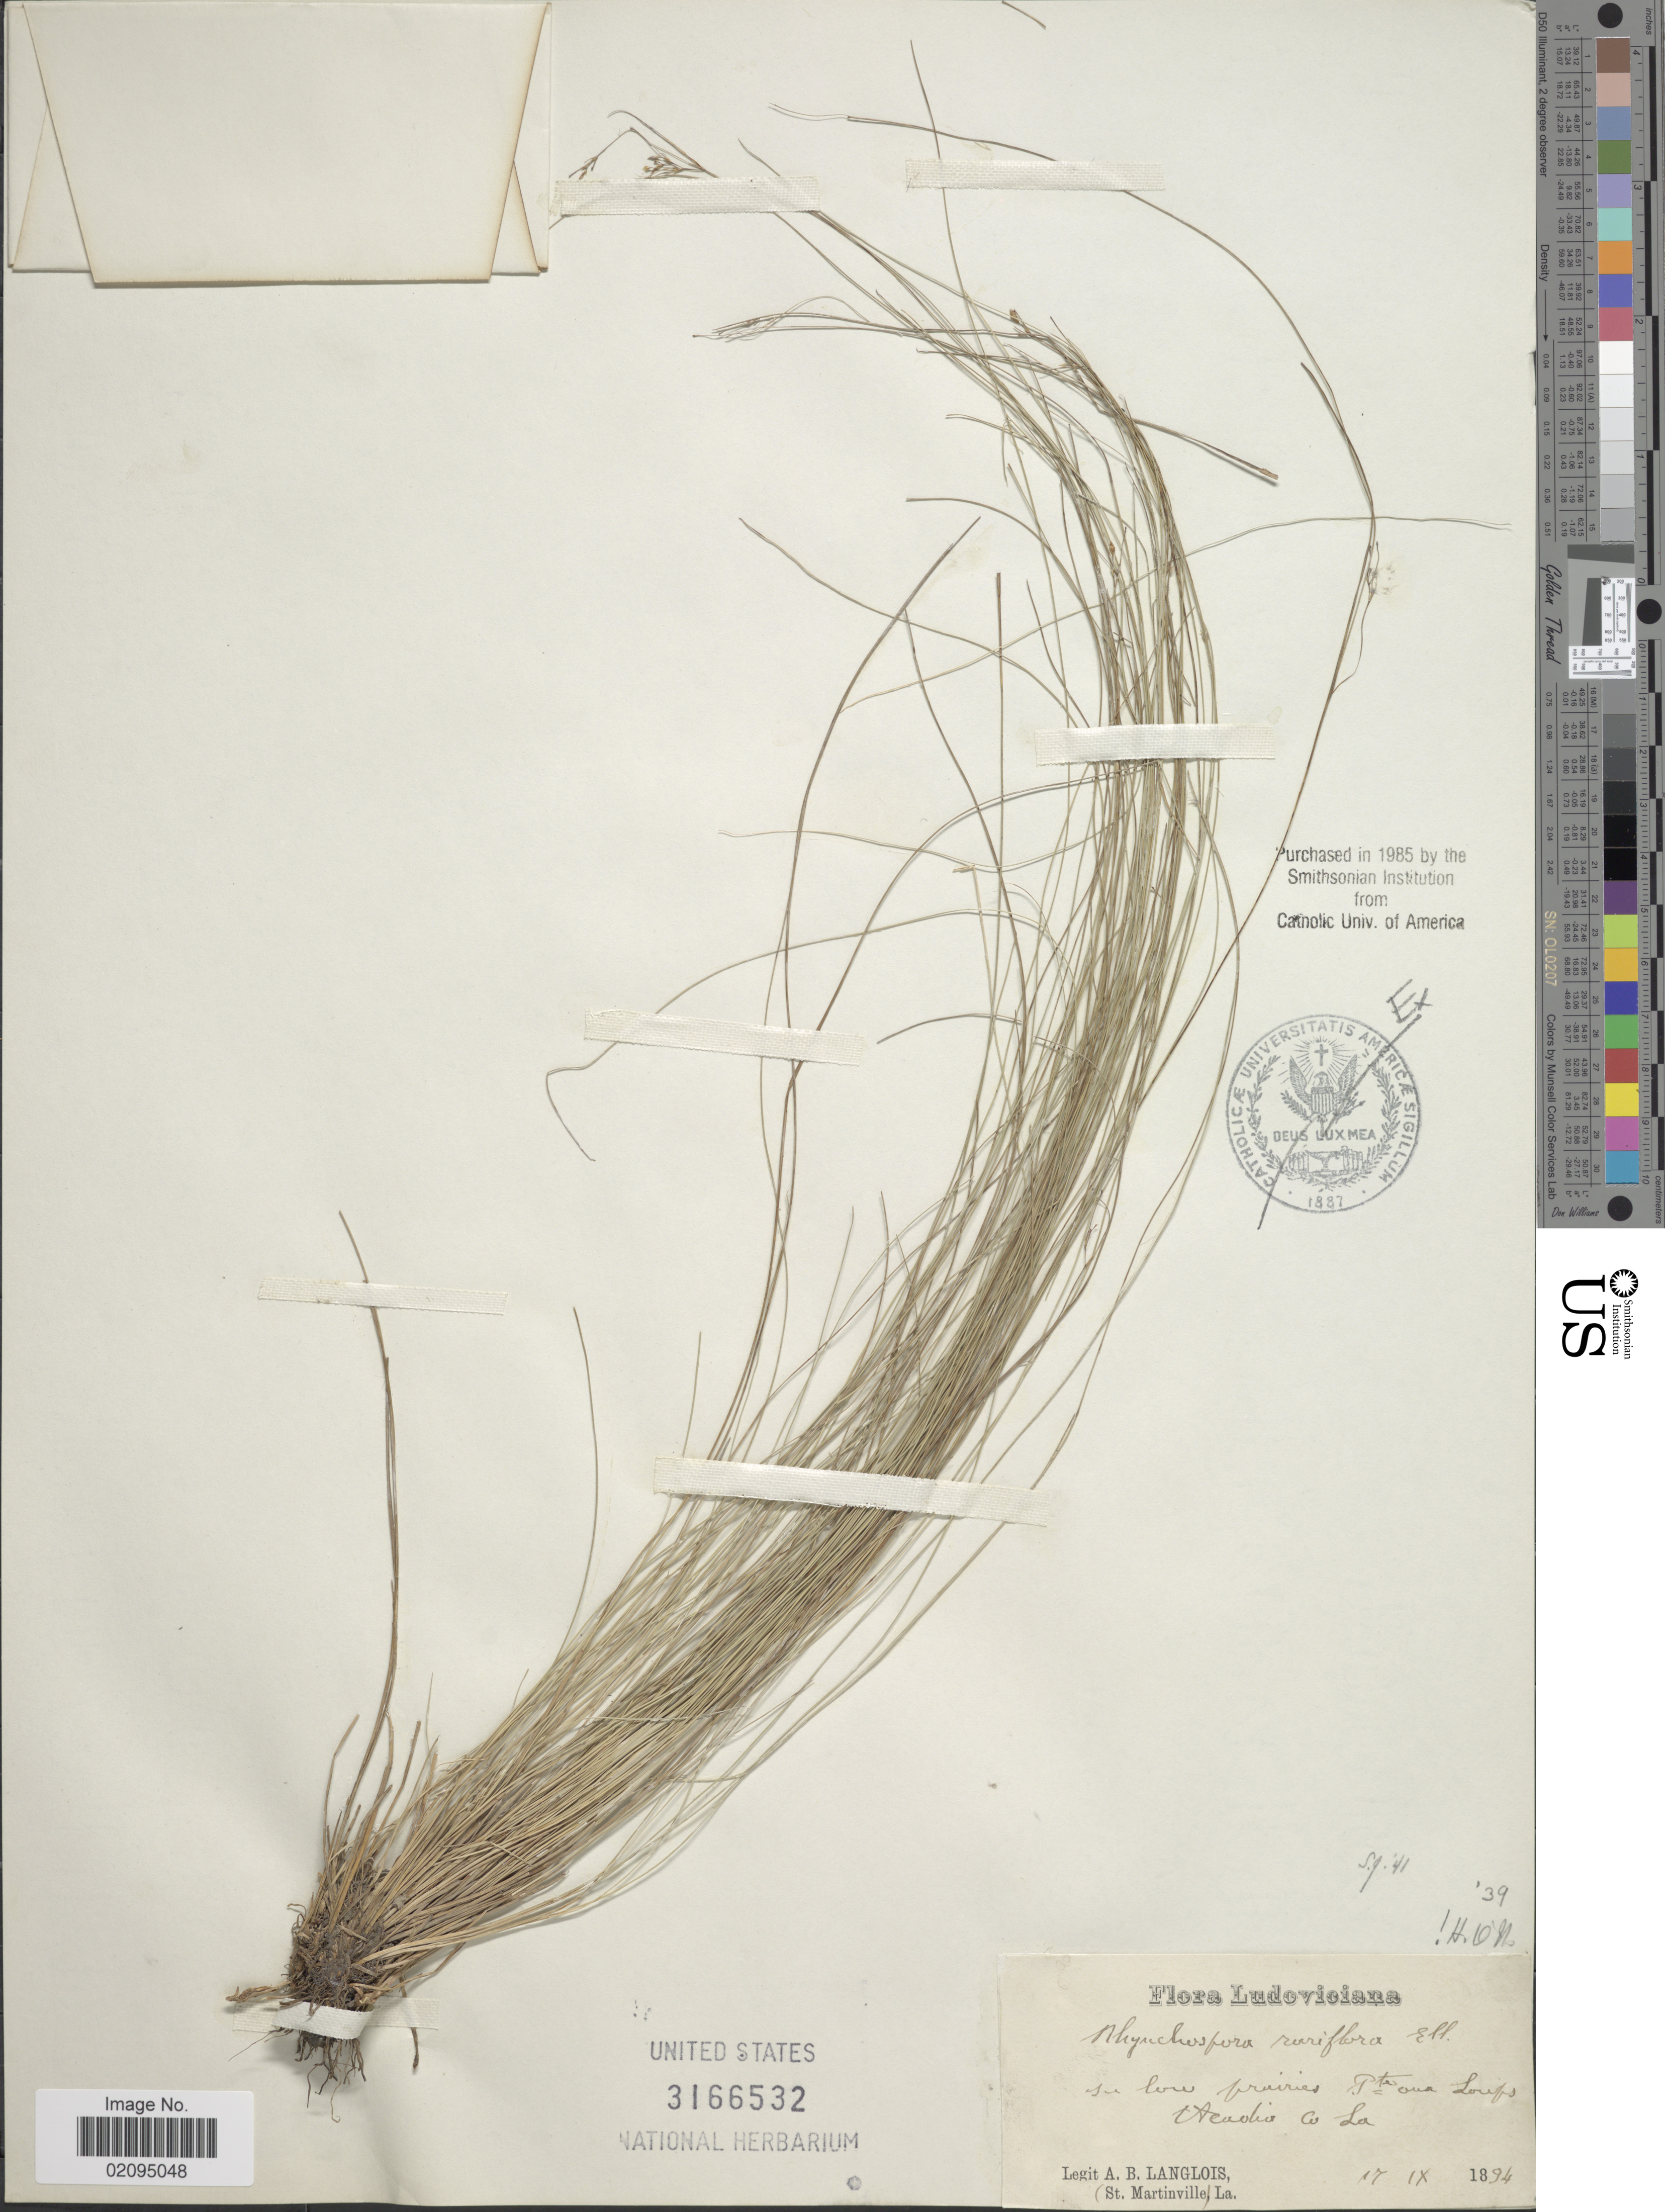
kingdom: Plantae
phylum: Tracheophyta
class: Liliopsida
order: Poales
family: Cyperaceae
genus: Rhynchospora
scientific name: Rhynchospora rariflora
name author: (Michx.) Elliott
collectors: A. Langlois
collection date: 1894-09-17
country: United States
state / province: Louisiana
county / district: Acadia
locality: Pointe aux Loups Acadia Co.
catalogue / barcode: US 3166532